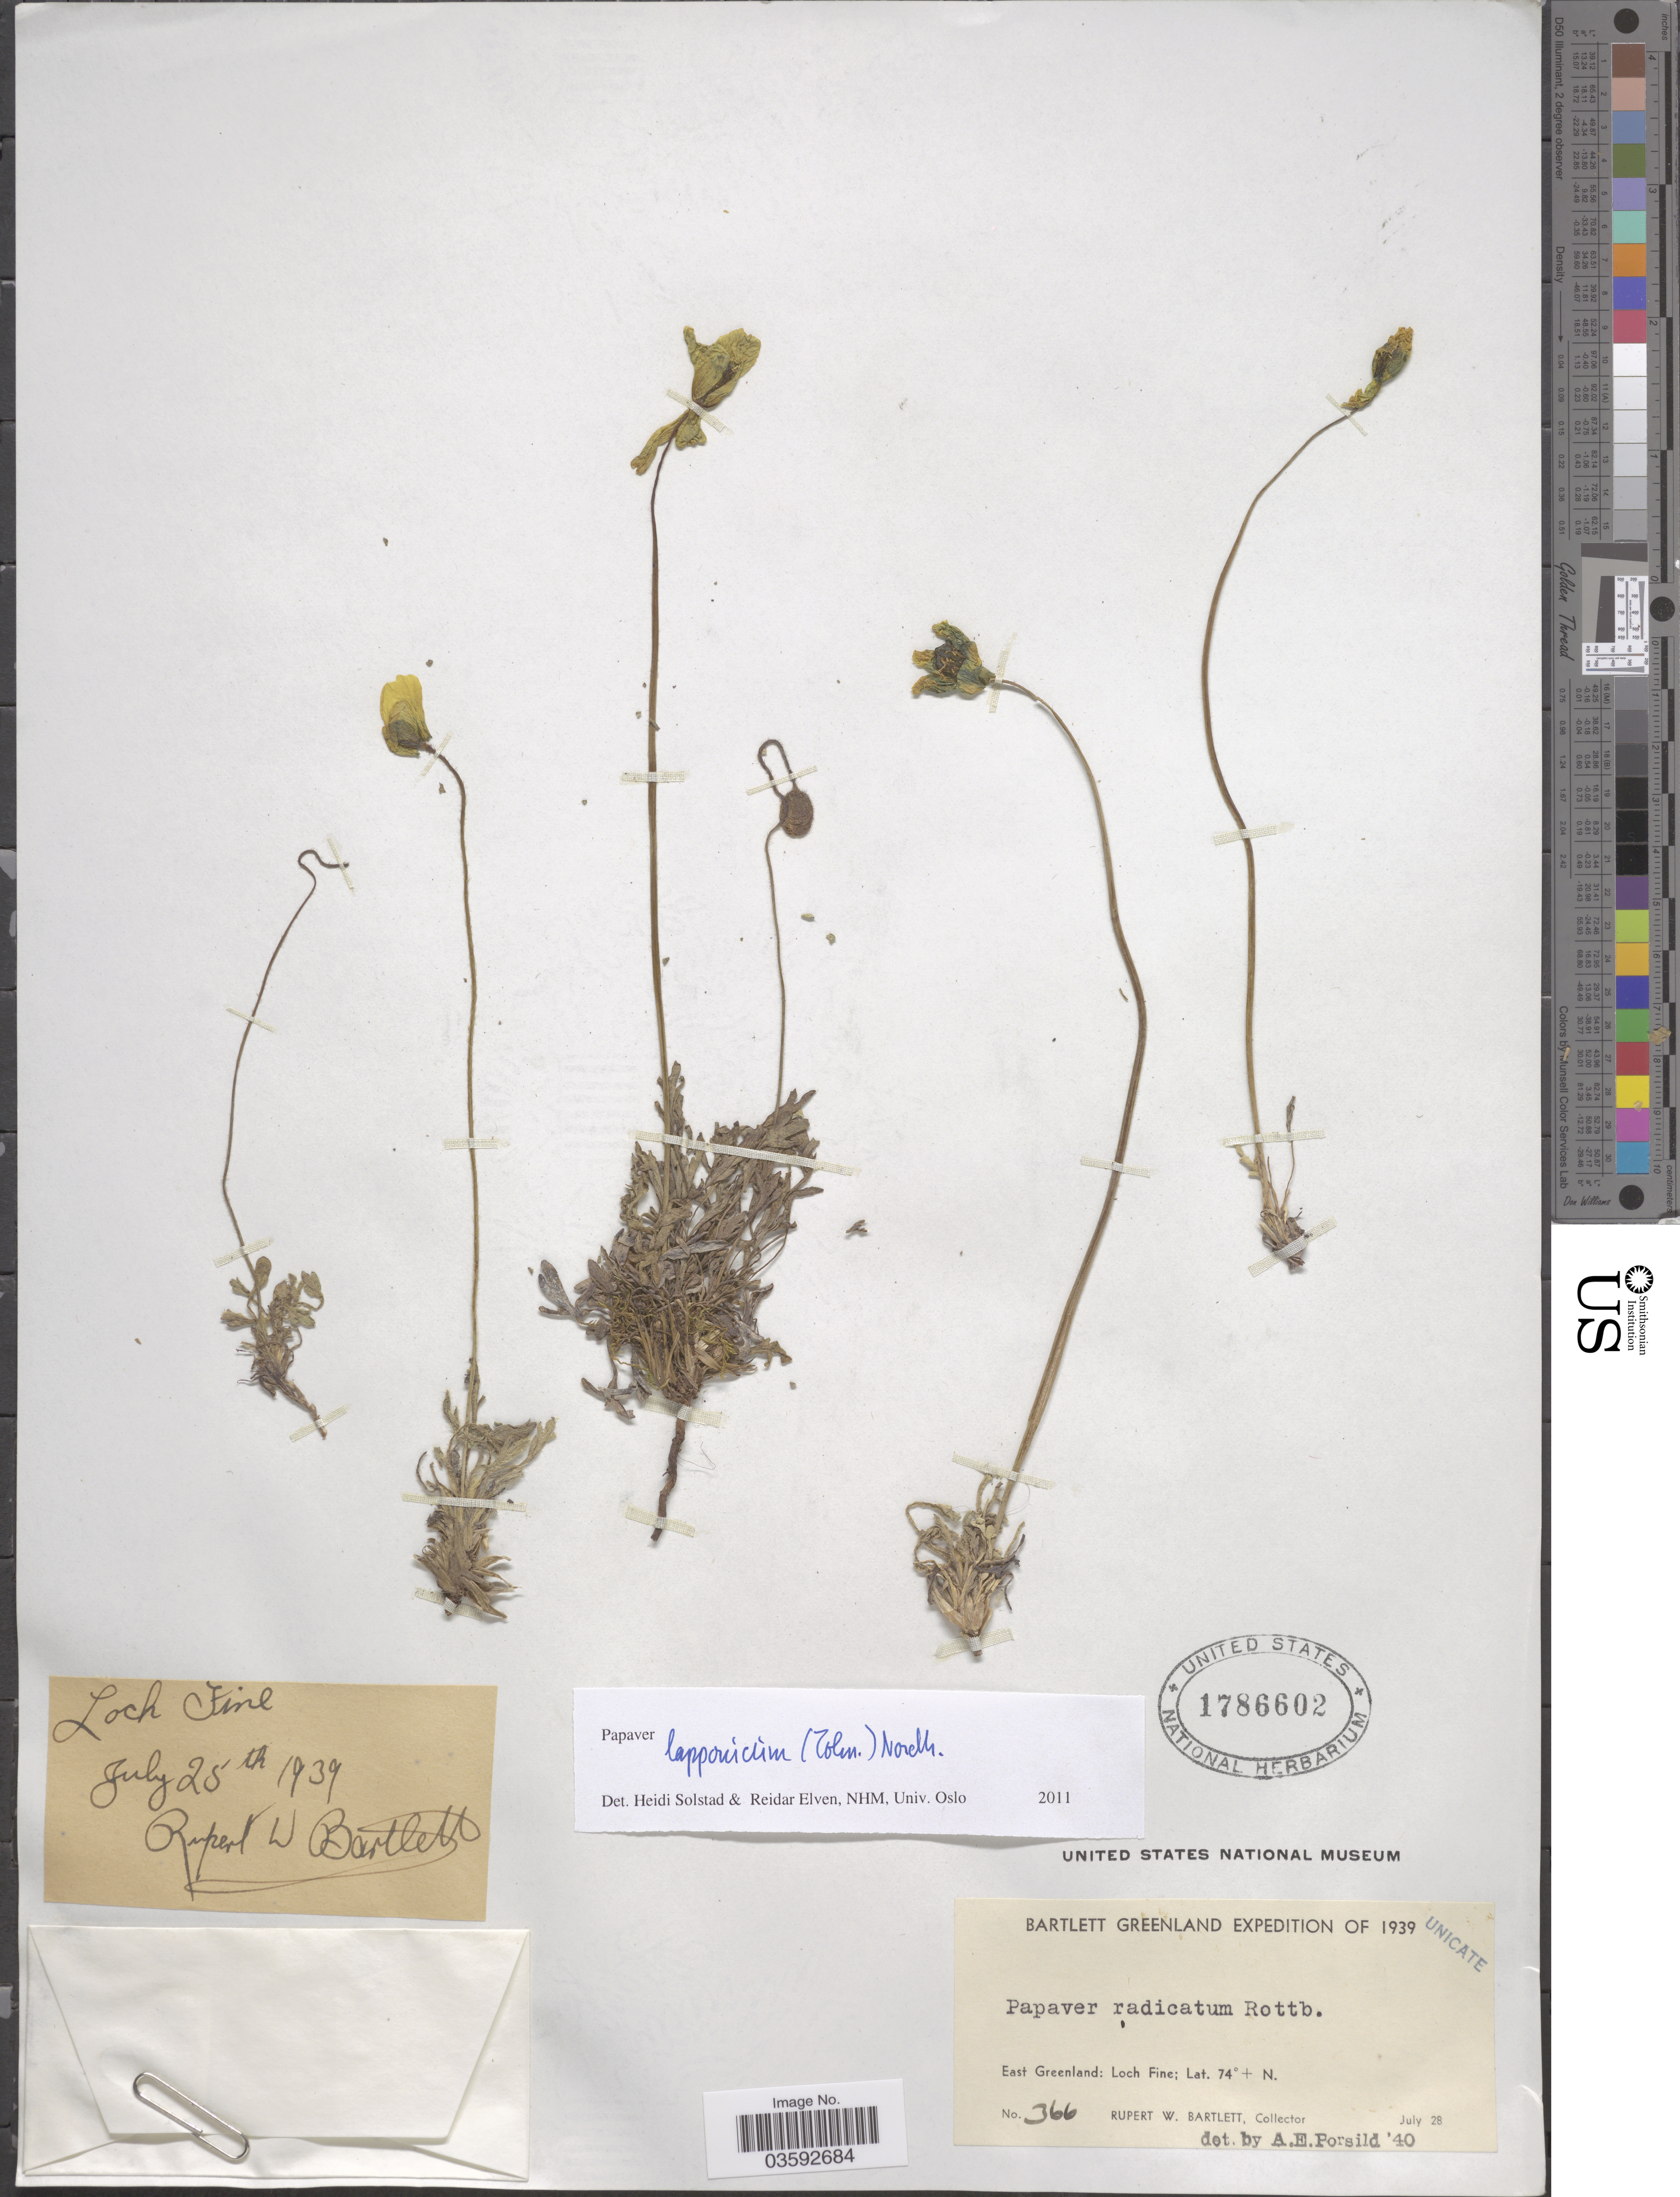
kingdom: Plantae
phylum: Tracheophyta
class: Magnoliopsida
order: Ranunculales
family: Papaveraceae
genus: Papaver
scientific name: Papaver lapponicum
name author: (Tolm.) Nordh.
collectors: R. W. Bartlett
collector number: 366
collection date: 1939-07-25/1939-07-28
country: Greenland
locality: East Greenland: Loch Fine.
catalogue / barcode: US 1786602